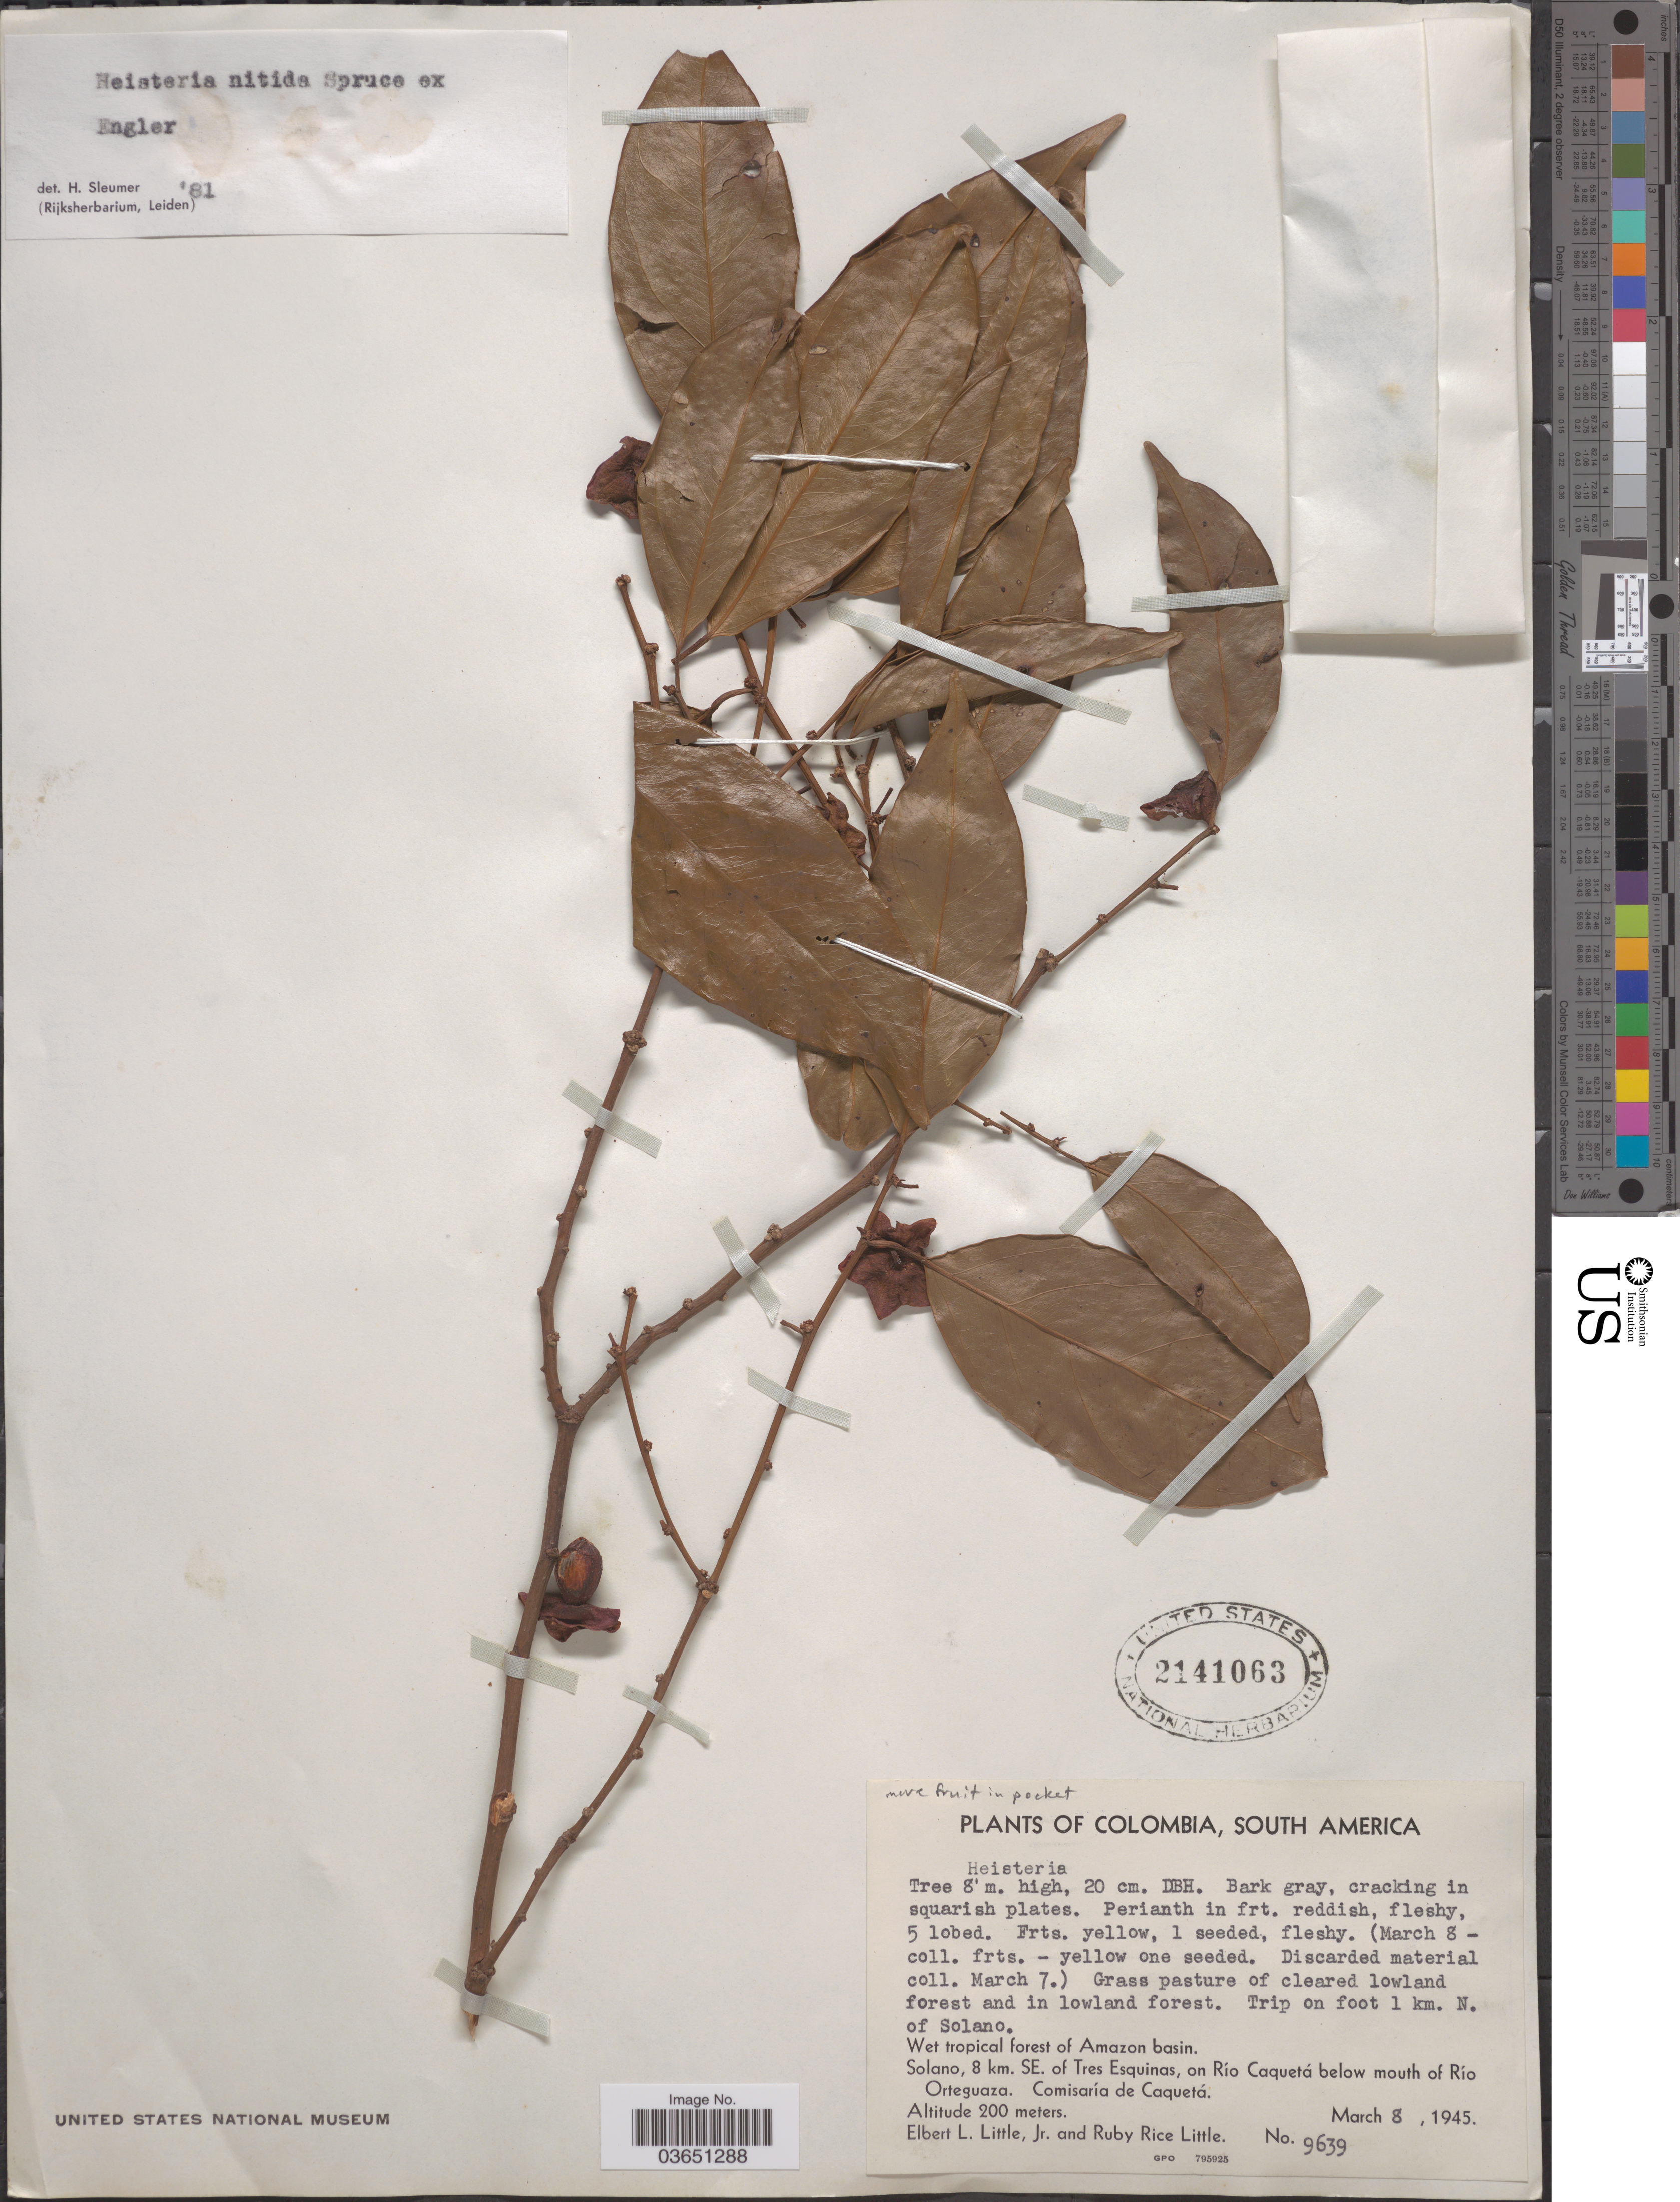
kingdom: Plantae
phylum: Tracheophyta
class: Magnoliopsida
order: Santalales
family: Erythropalaceae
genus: Heisteria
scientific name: Heisteria nitida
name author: Engl.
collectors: E. L. Little & R. R. Little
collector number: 9639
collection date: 1945-03-08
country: Colombia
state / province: Caquetá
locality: Trip on foot 1 km. N. of Solano. Wet tropical forest of Amazon basin. Solano, 8 km. SE. of Tres Esquinas, on Río Caquetá below mouth of Río Orteguaza. Comisaría de Caquetá.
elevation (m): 200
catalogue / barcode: US 2141063